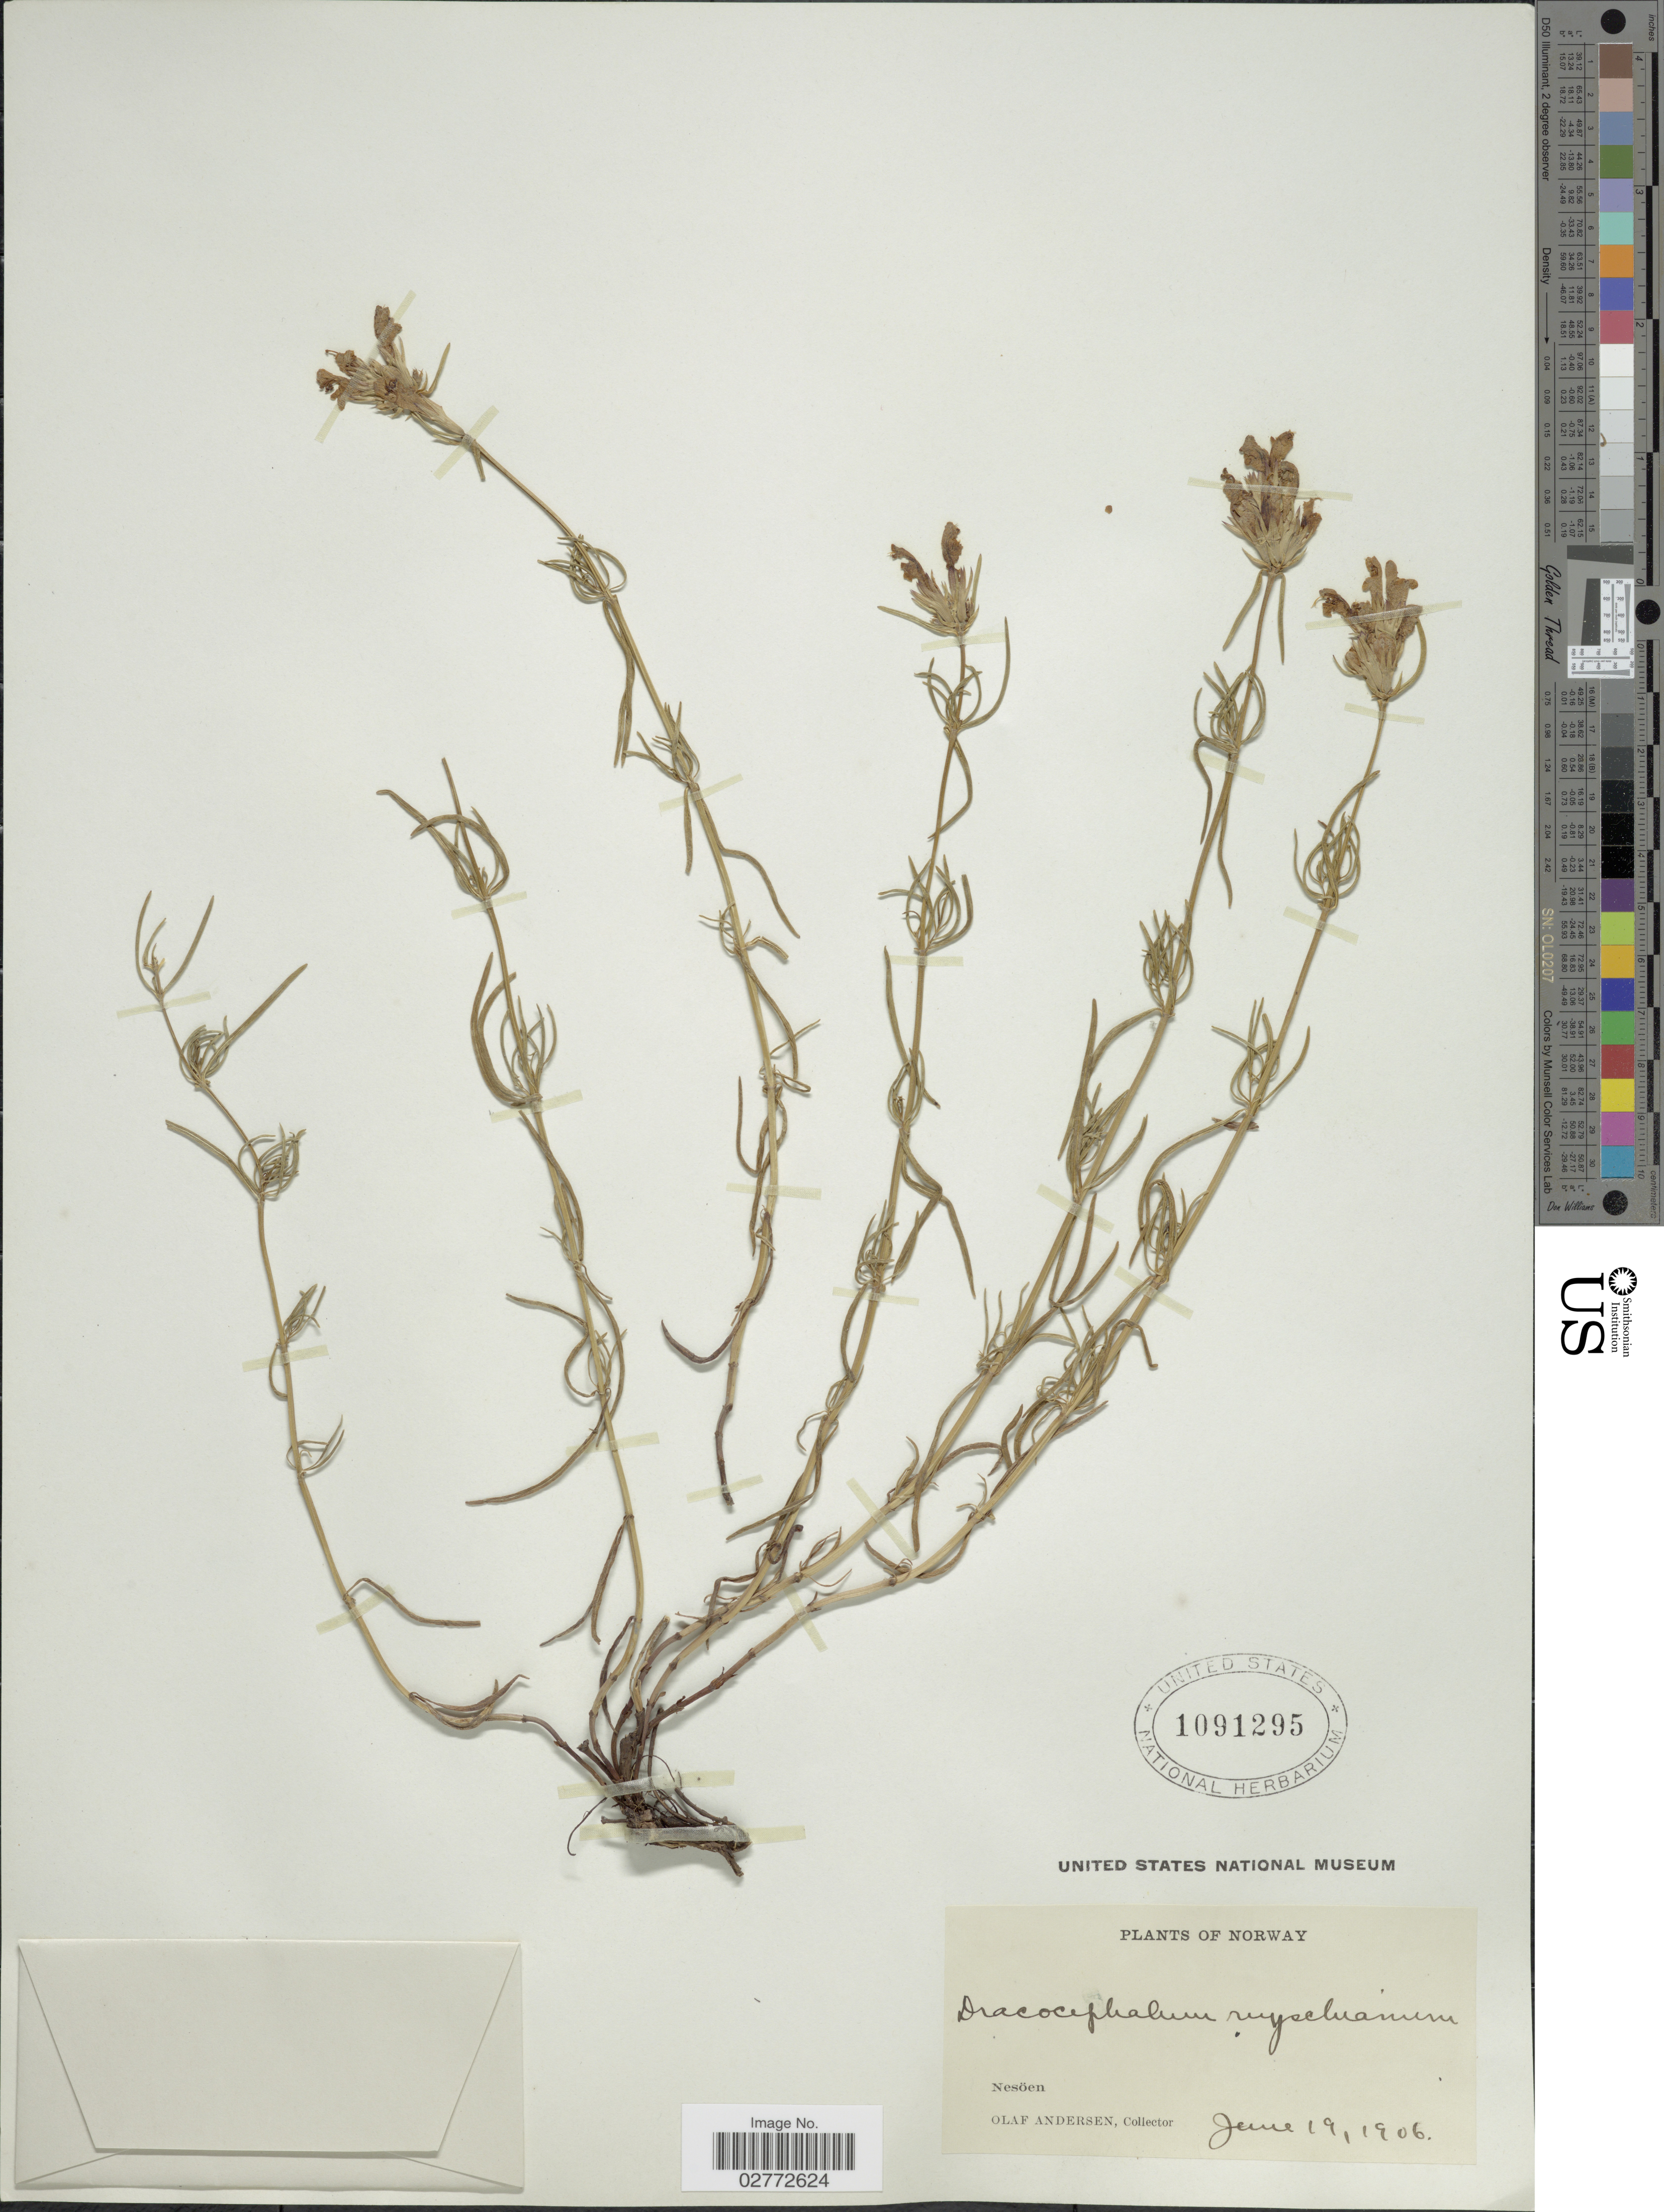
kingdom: Plantae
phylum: Tracheophyta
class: Magnoliopsida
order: Lamiales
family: Lamiaceae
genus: Dracocephalum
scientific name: Dracocephalum ruyschiana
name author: L.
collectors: O. Andersen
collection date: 1906-06-19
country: Norway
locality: Nesöen.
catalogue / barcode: US 1091295